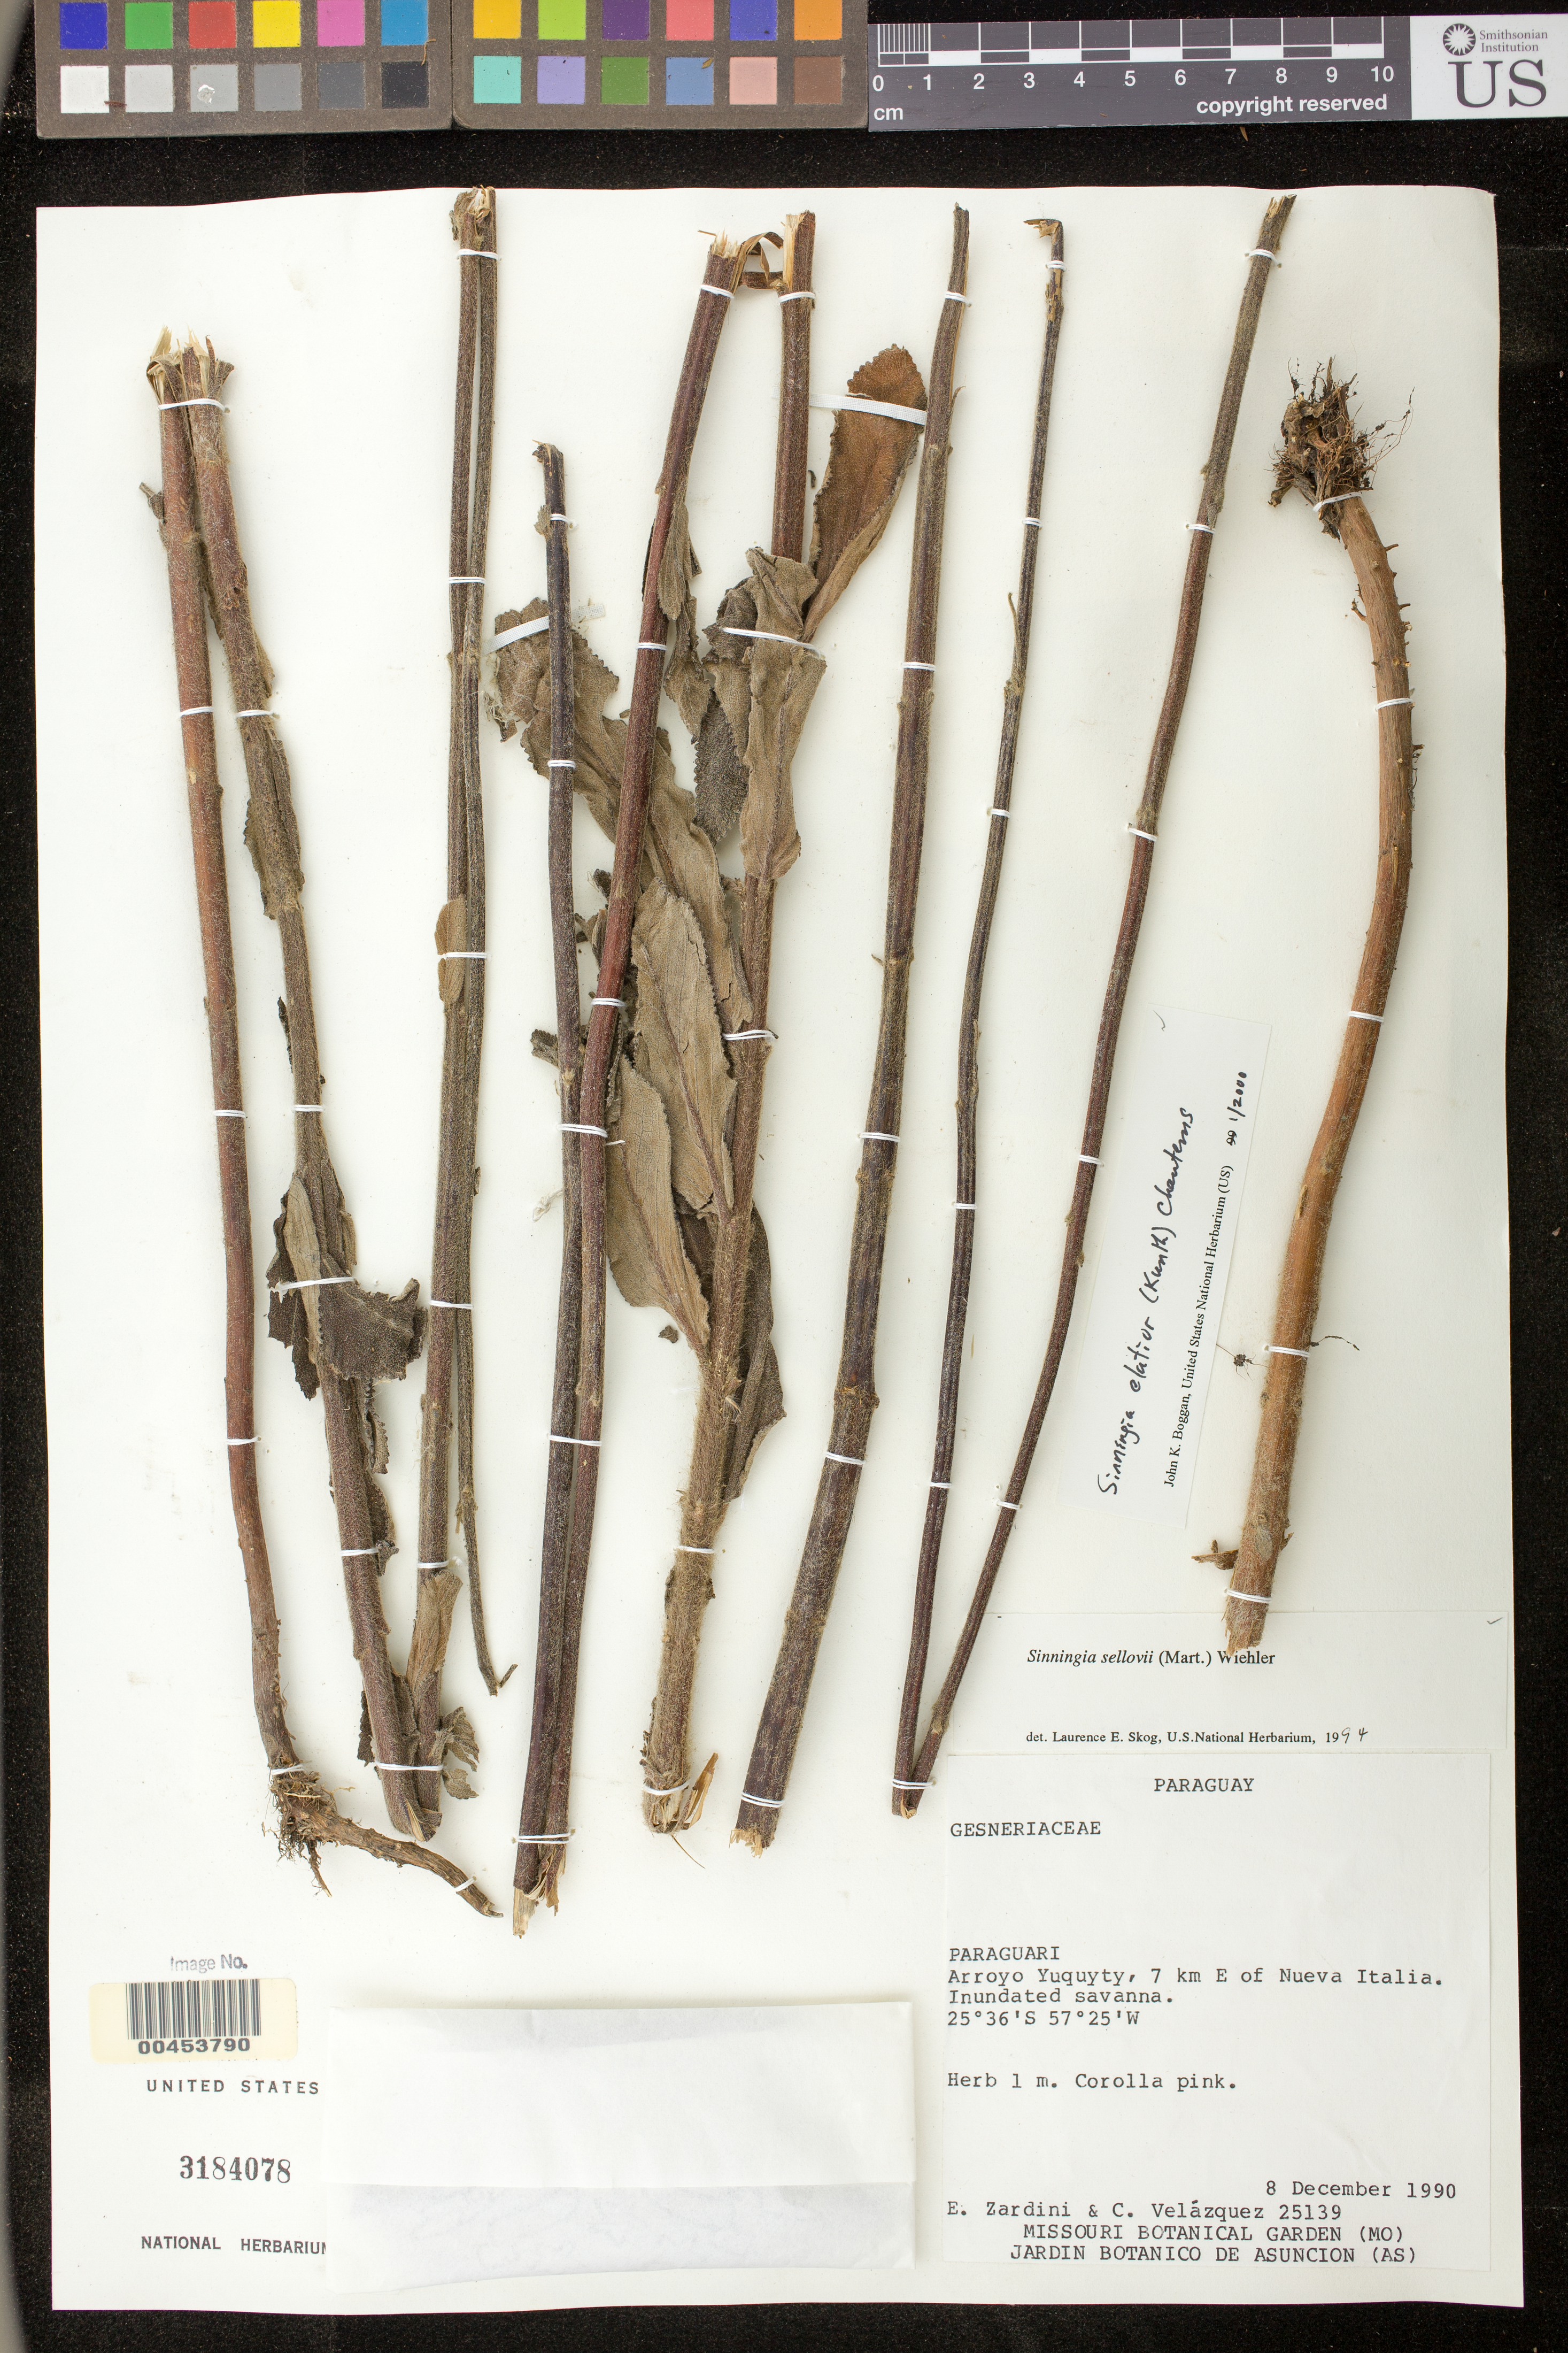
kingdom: Plantae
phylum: Tracheophyta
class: Magnoliopsida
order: Lamiales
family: Gesneriaceae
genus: Sinningia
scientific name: Sinningia elatior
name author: (Kunth) Chautems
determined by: Boggan, J. K., (US), NMNH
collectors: E. M. Zardini & C. Velázquez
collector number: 25139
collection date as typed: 08 Dec 1990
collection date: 1990-12-08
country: Paraguay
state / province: Paraguarí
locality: Arroyo Yuquyty, 7 km E of Nueva Italia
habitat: Inundated savanna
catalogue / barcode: US 3184078